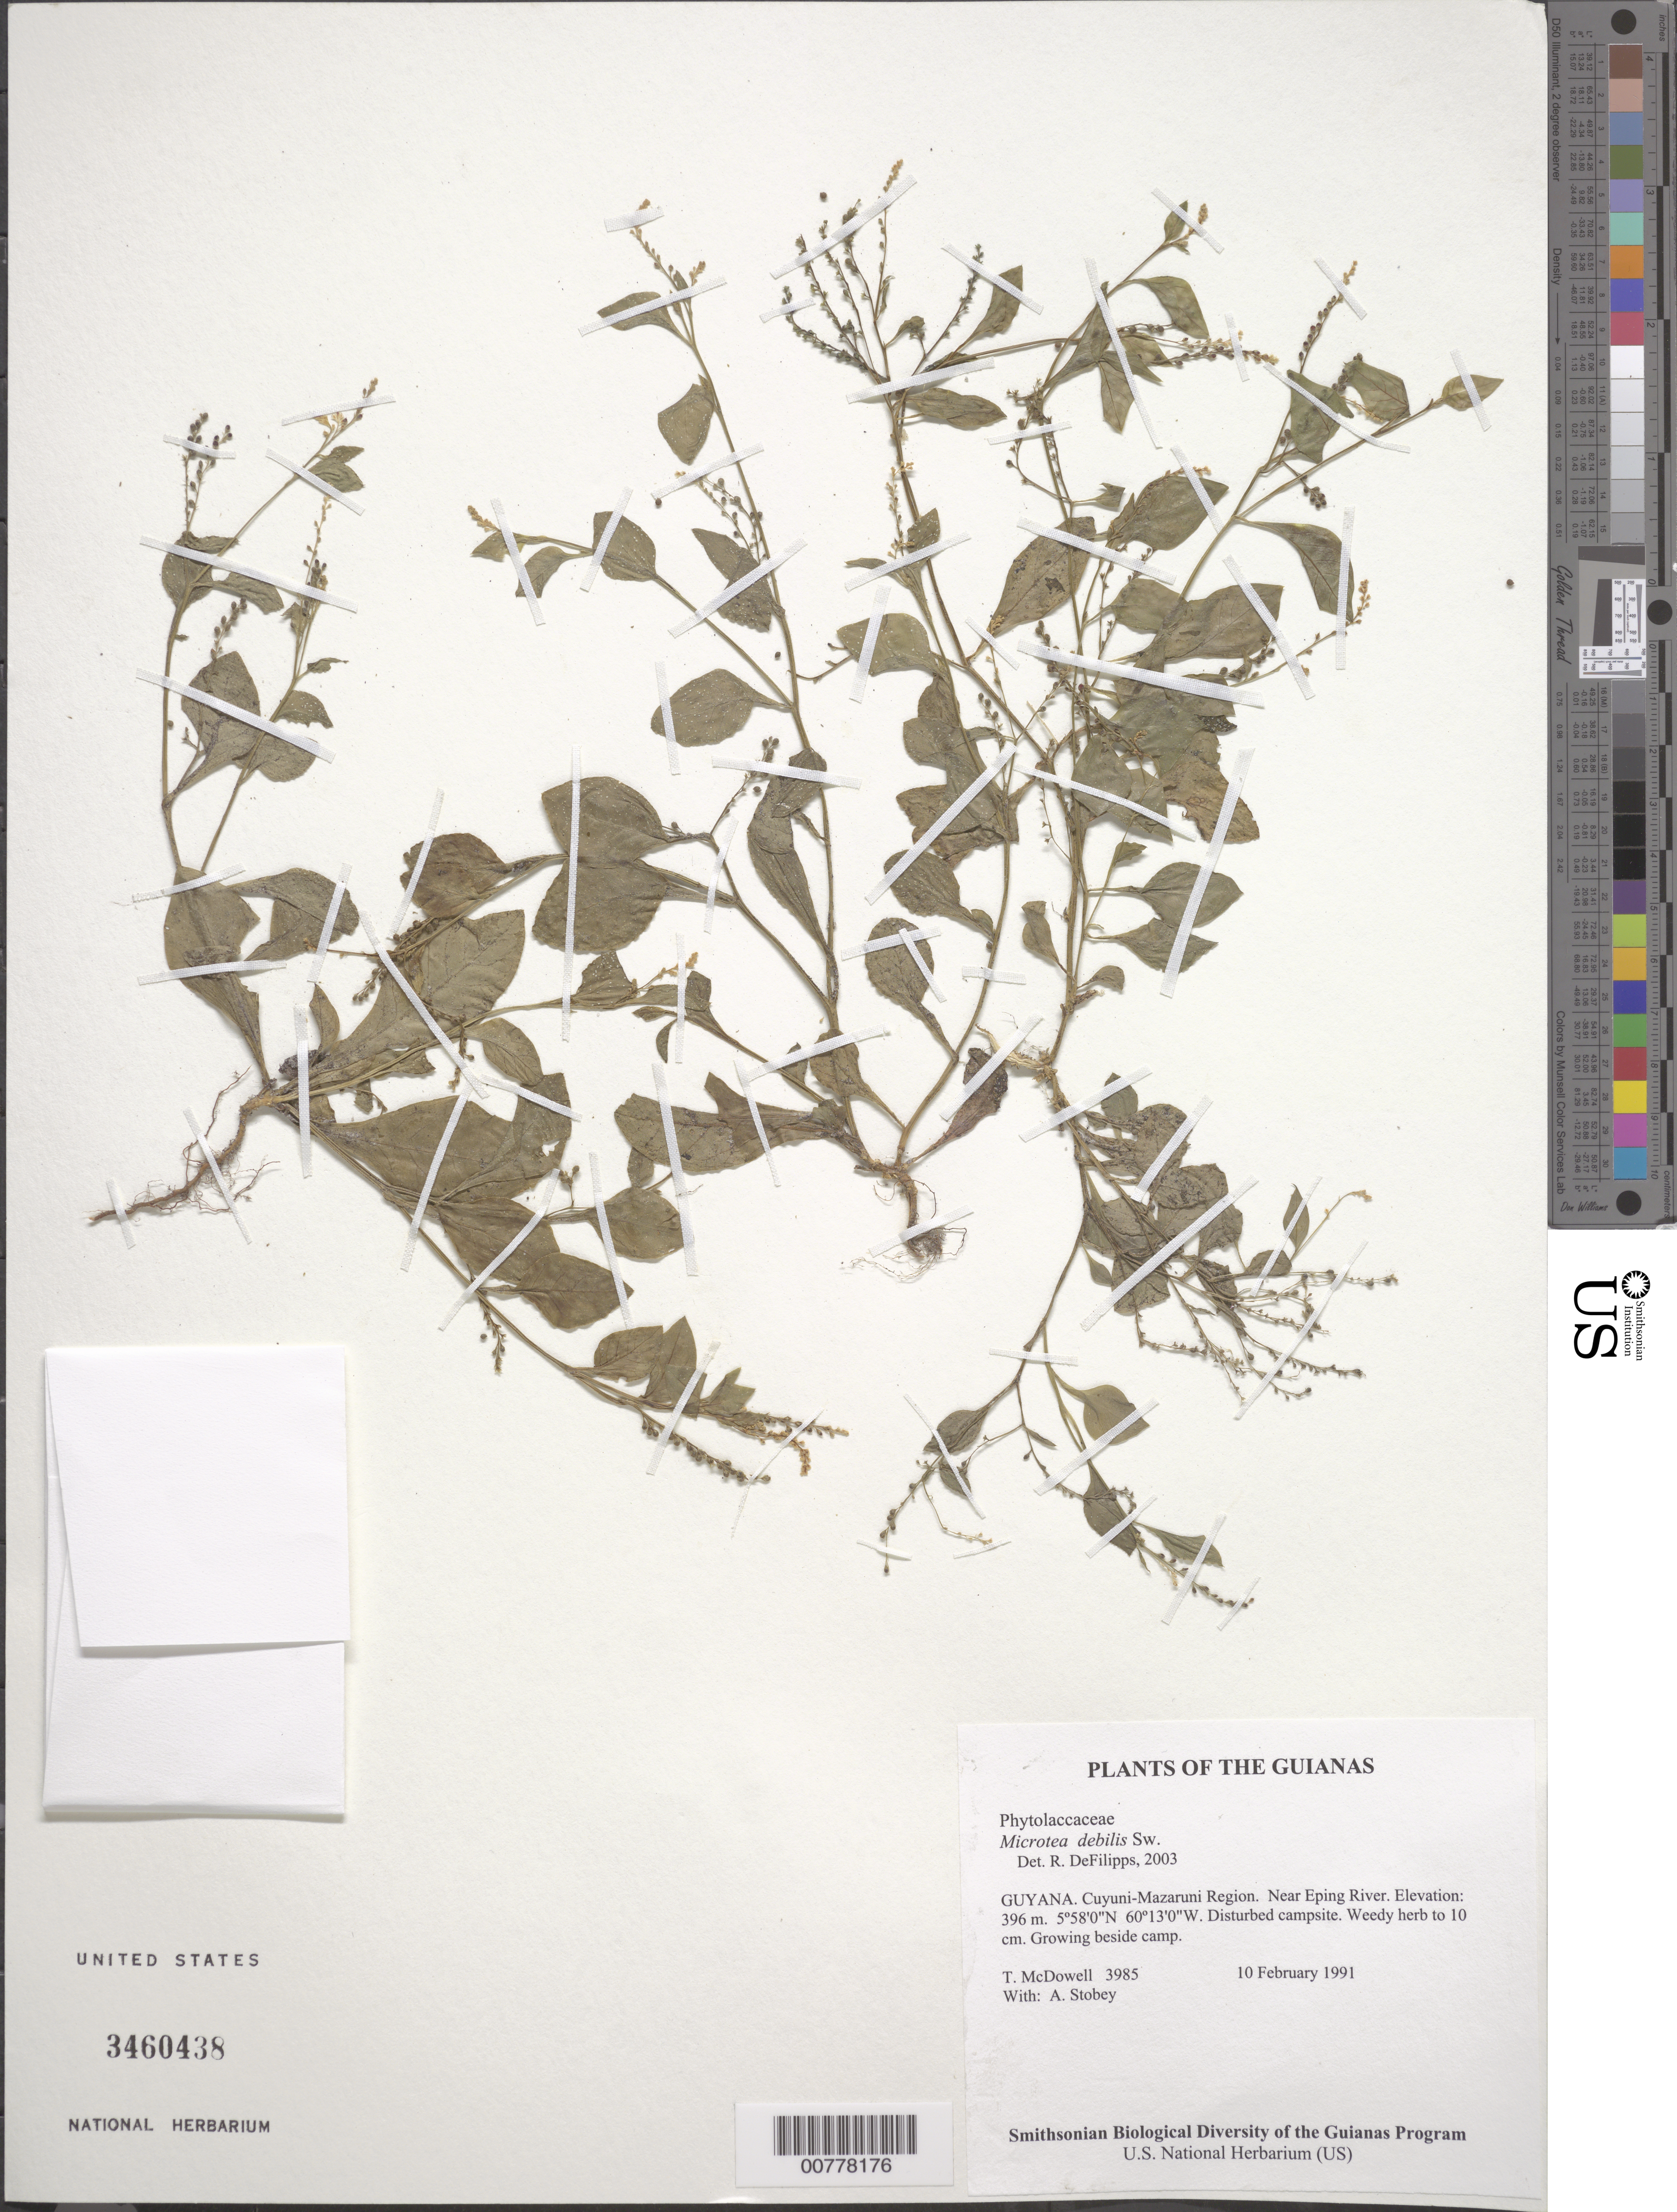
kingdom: Plantae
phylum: Tracheophyta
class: Magnoliopsida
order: Caryophyllales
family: Microteaceae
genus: Microtea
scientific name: Microtea debilis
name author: Sw.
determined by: DeFilipps, R. A.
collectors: T. McDowell & A. Stobey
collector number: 3985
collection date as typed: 10 February 1991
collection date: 1991-02-10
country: Guyana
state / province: Cuyuni-Mazaruni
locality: Near Eping River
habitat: Disturbed campsite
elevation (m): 396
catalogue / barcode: US 3460438